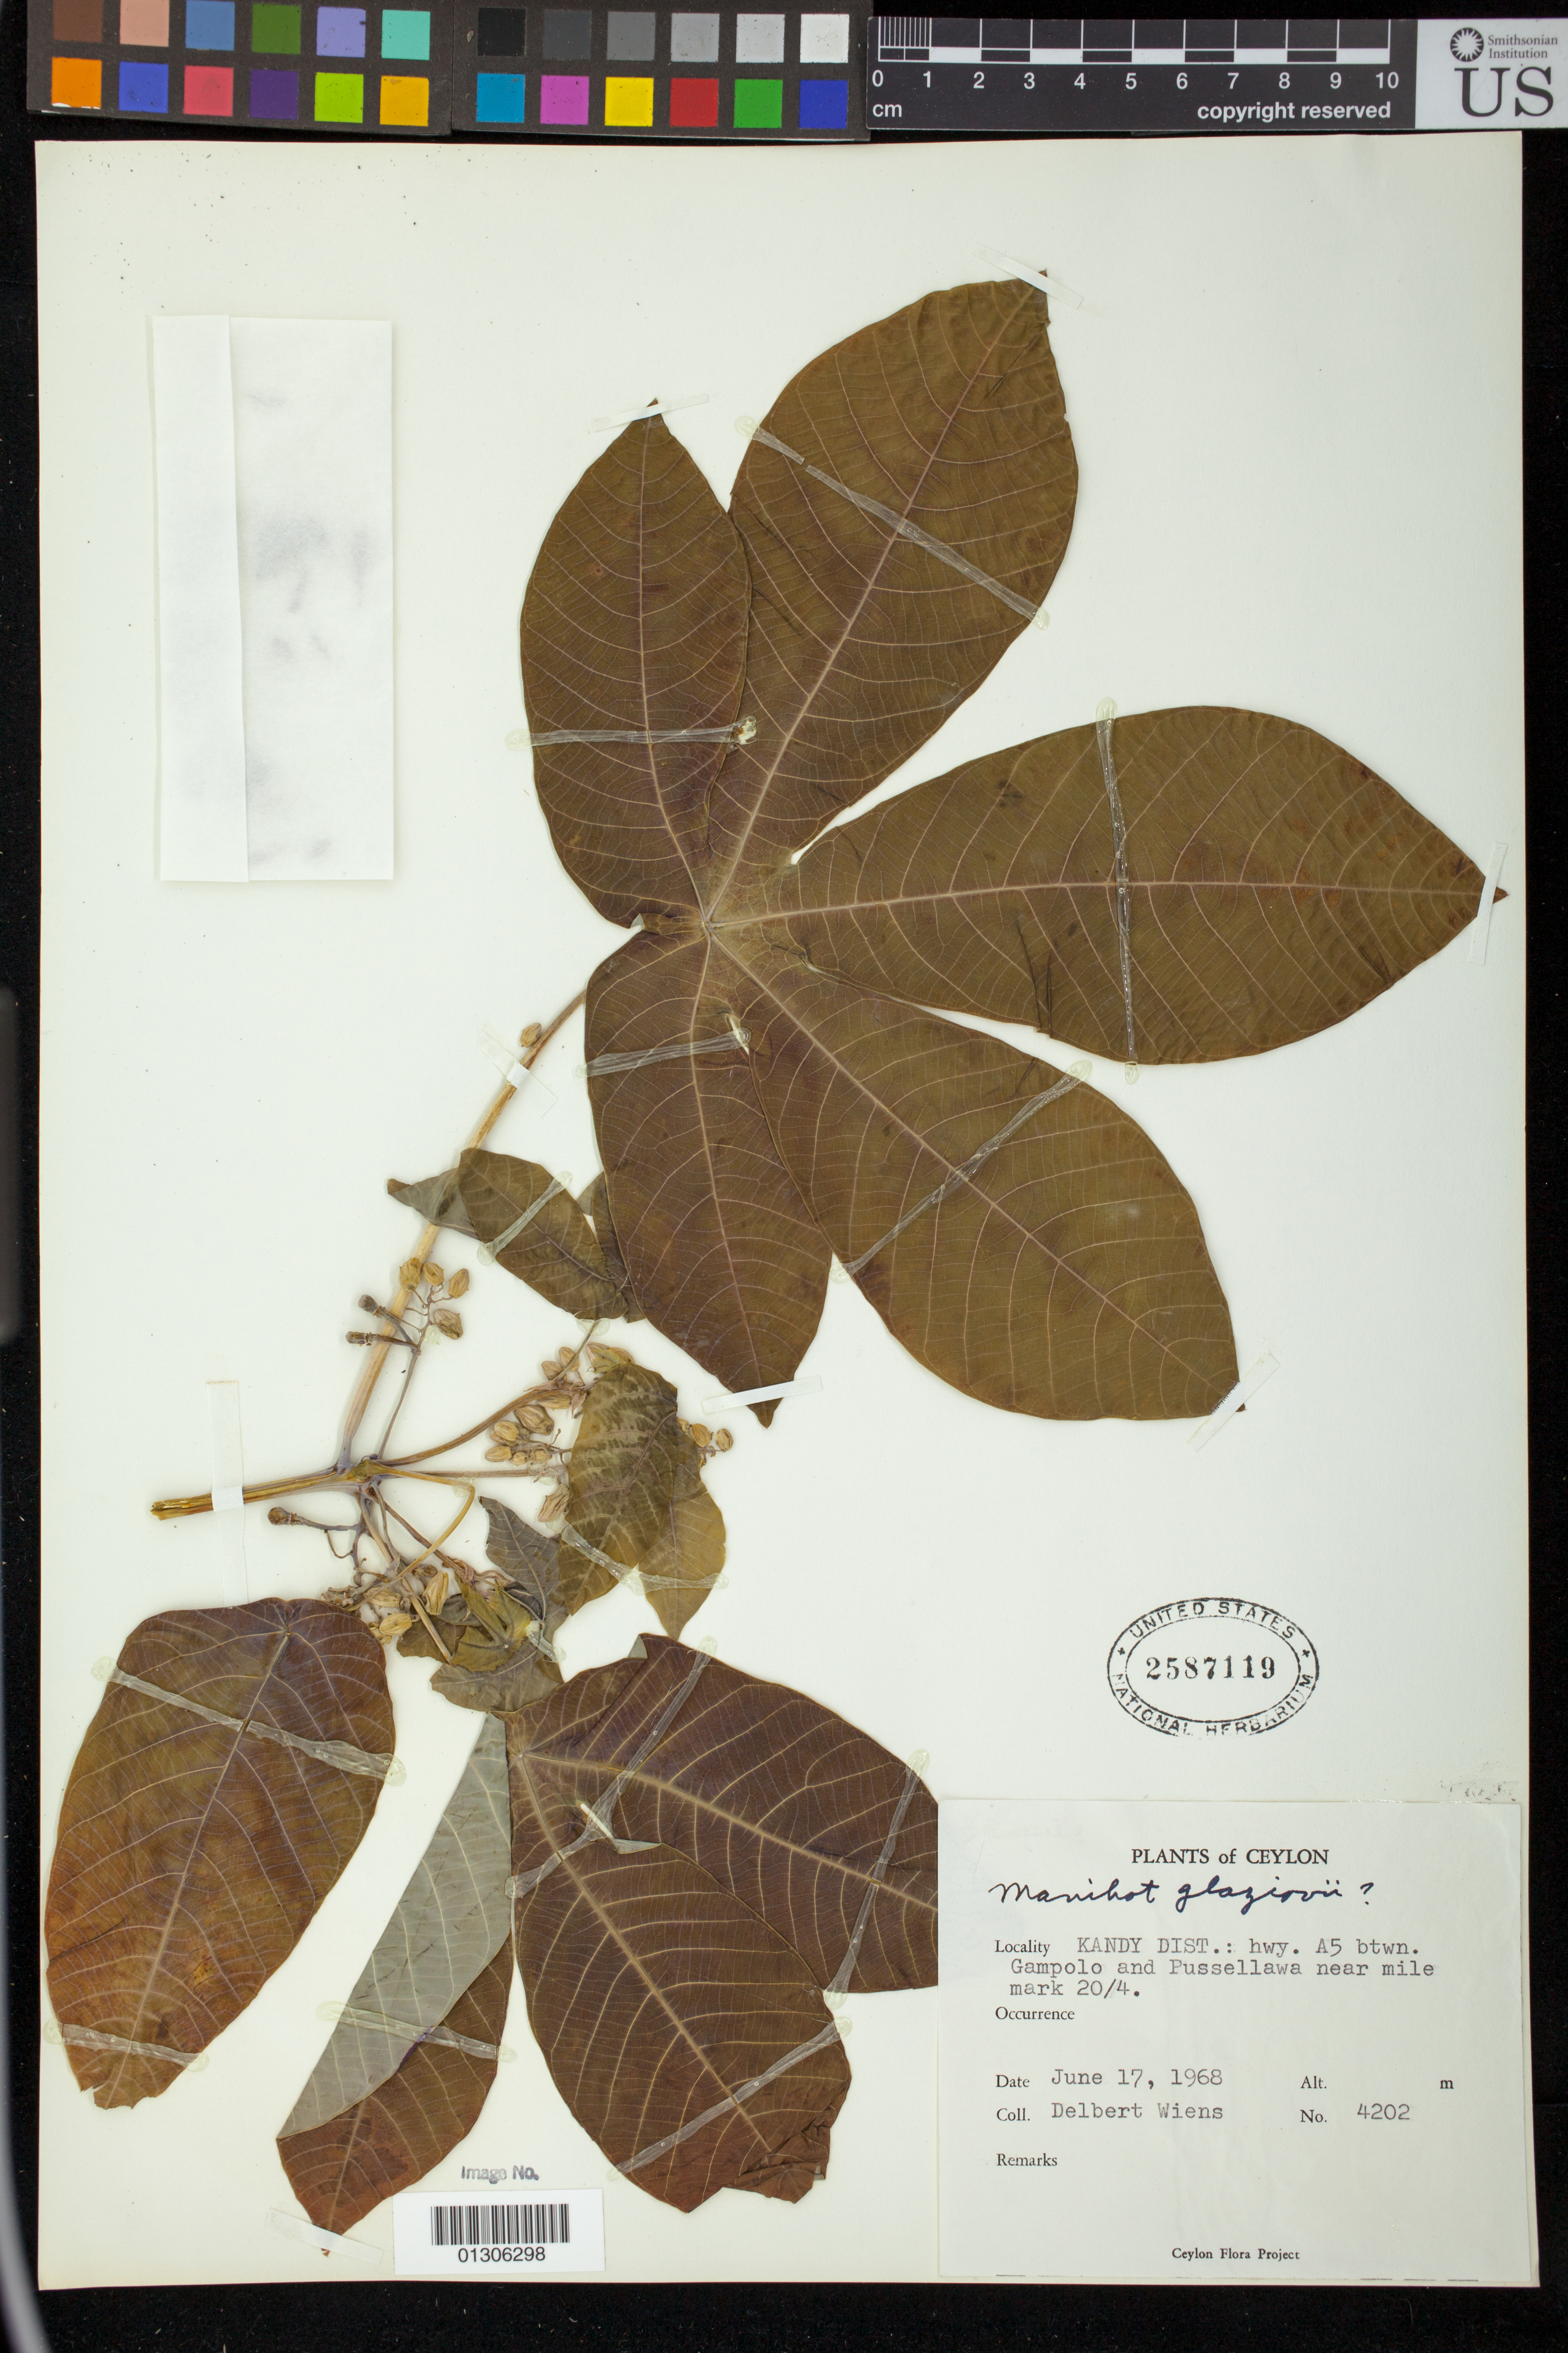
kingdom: Plantae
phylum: Tracheophyta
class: Magnoliopsida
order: Malpighiales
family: Euphorbiaceae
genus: Manihot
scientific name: Manihot glaziovii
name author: Müll. Arg.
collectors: D. Wiens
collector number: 4202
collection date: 1968-06-17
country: Sri Lanka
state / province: Central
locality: Kandy Dist.: hwy. A5 btwn. Gampolo and Pussellawa mark 20/4.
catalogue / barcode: US 2587119